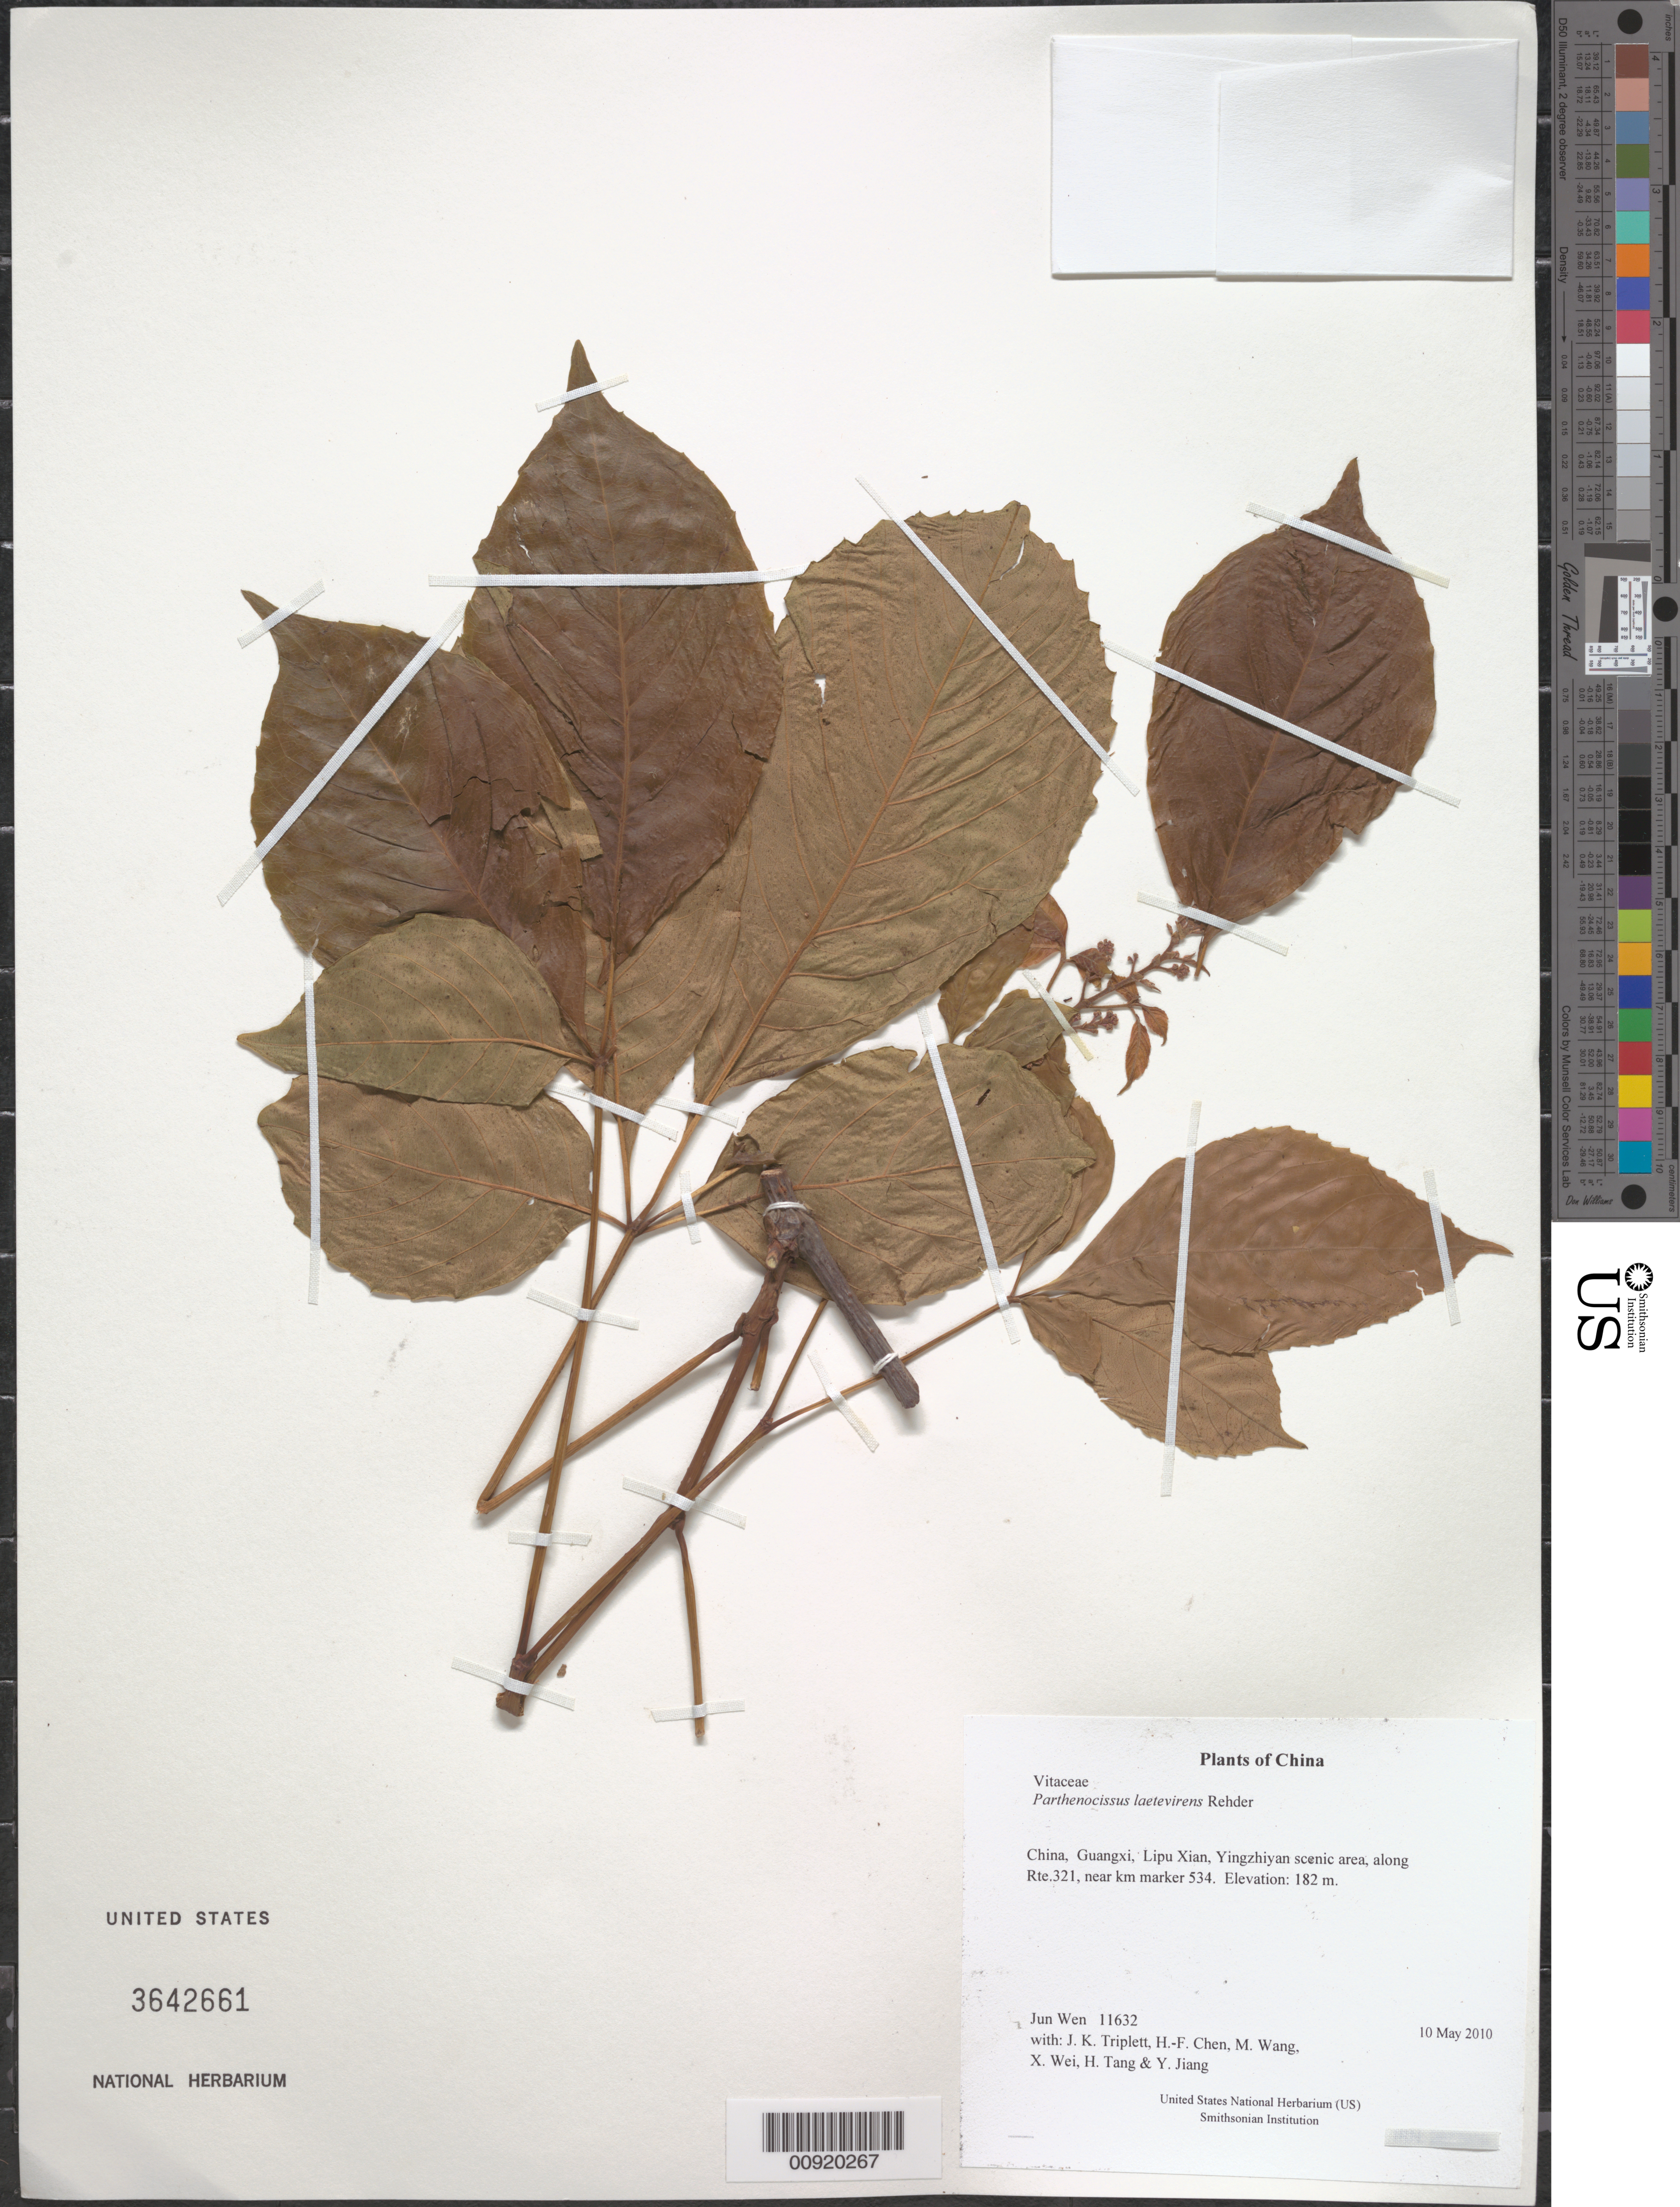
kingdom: Plantae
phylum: Tracheophyta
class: Magnoliopsida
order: Vitales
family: Vitaceae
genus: Parthenocissus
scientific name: Parthenocissus laetevirens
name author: Rehder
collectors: J. Wen, J. K. Triplett, H.-F. Chen, M. Wang, X. Wei, H. Tang & Y. Jiang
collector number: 11632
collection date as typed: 10 May 2010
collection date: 2010-05-10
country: China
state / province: Guangxi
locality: Lipu Xian, Yingzhiyan scenic area, along Rte.321, near km marker 534.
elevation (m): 182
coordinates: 24 38.666 N, 110 25.183 E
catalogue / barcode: US 3642661